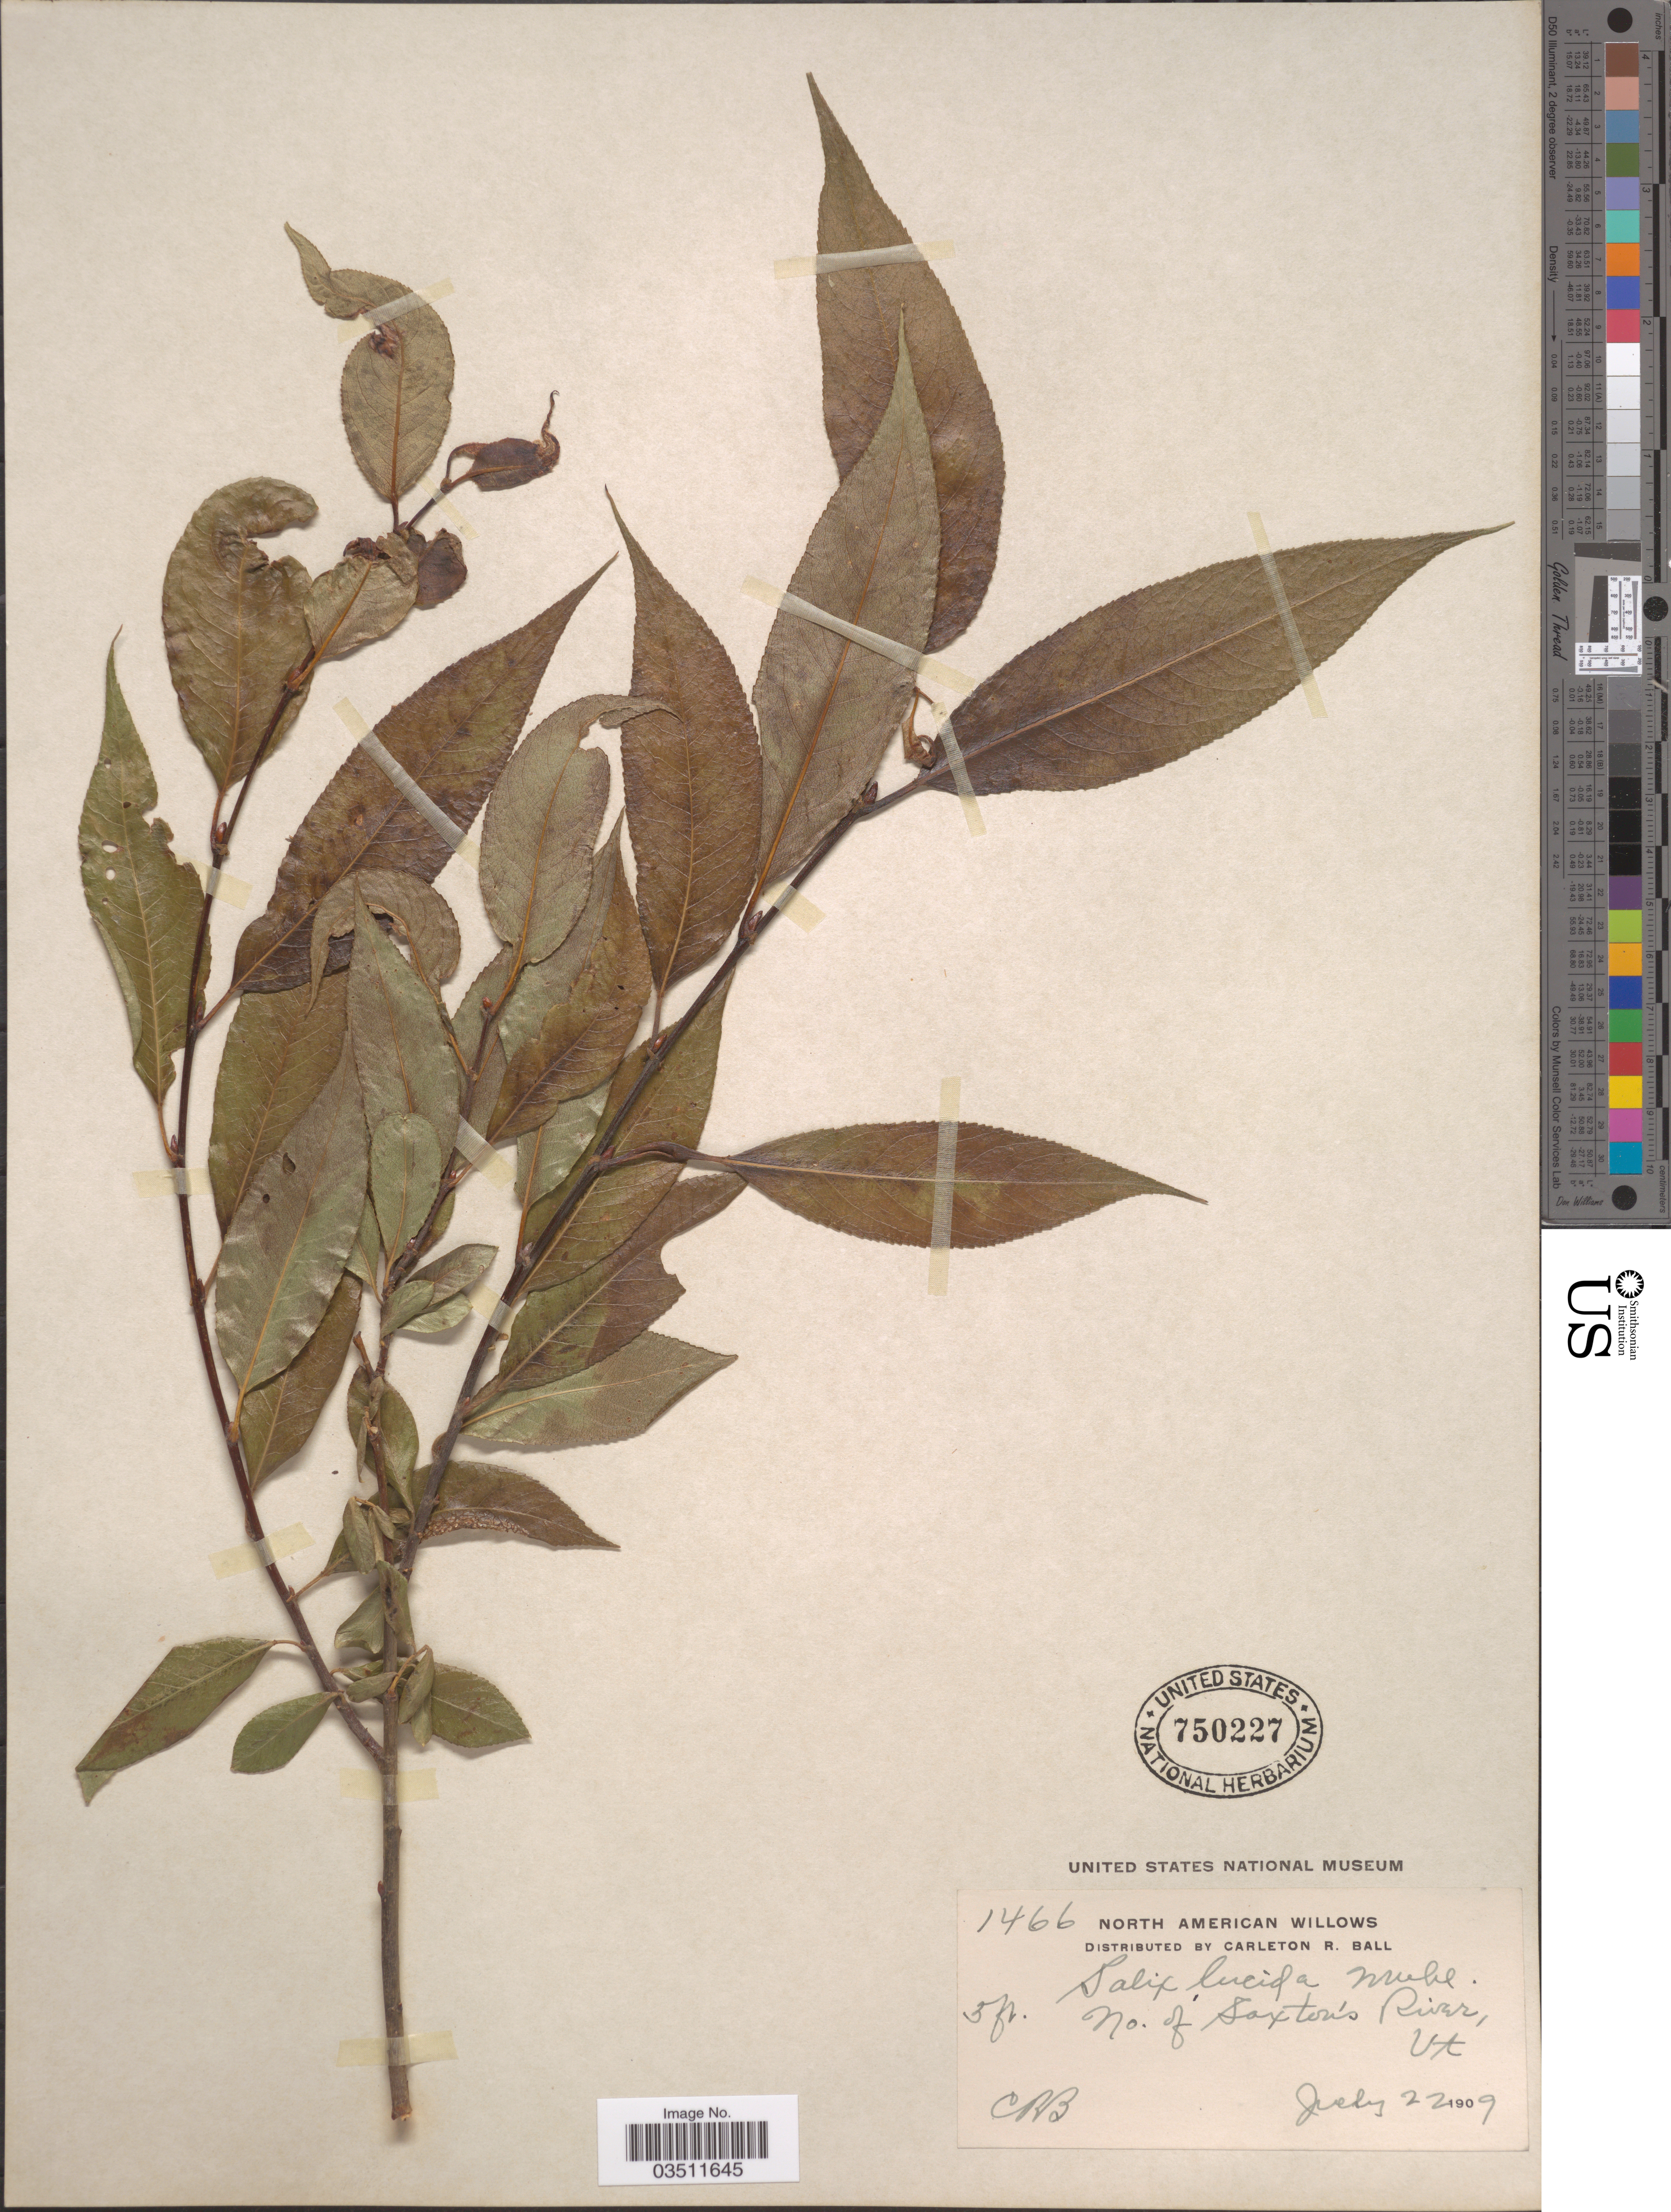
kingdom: Plantae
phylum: Tracheophyta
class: Magnoliopsida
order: Malpighiales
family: Salicaceae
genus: Salix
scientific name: Salix lucida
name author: Muhl.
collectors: C. R. Ball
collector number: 1466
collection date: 1909-07-22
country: United States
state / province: Vermont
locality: No. of Saxton's River.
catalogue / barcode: US 750227